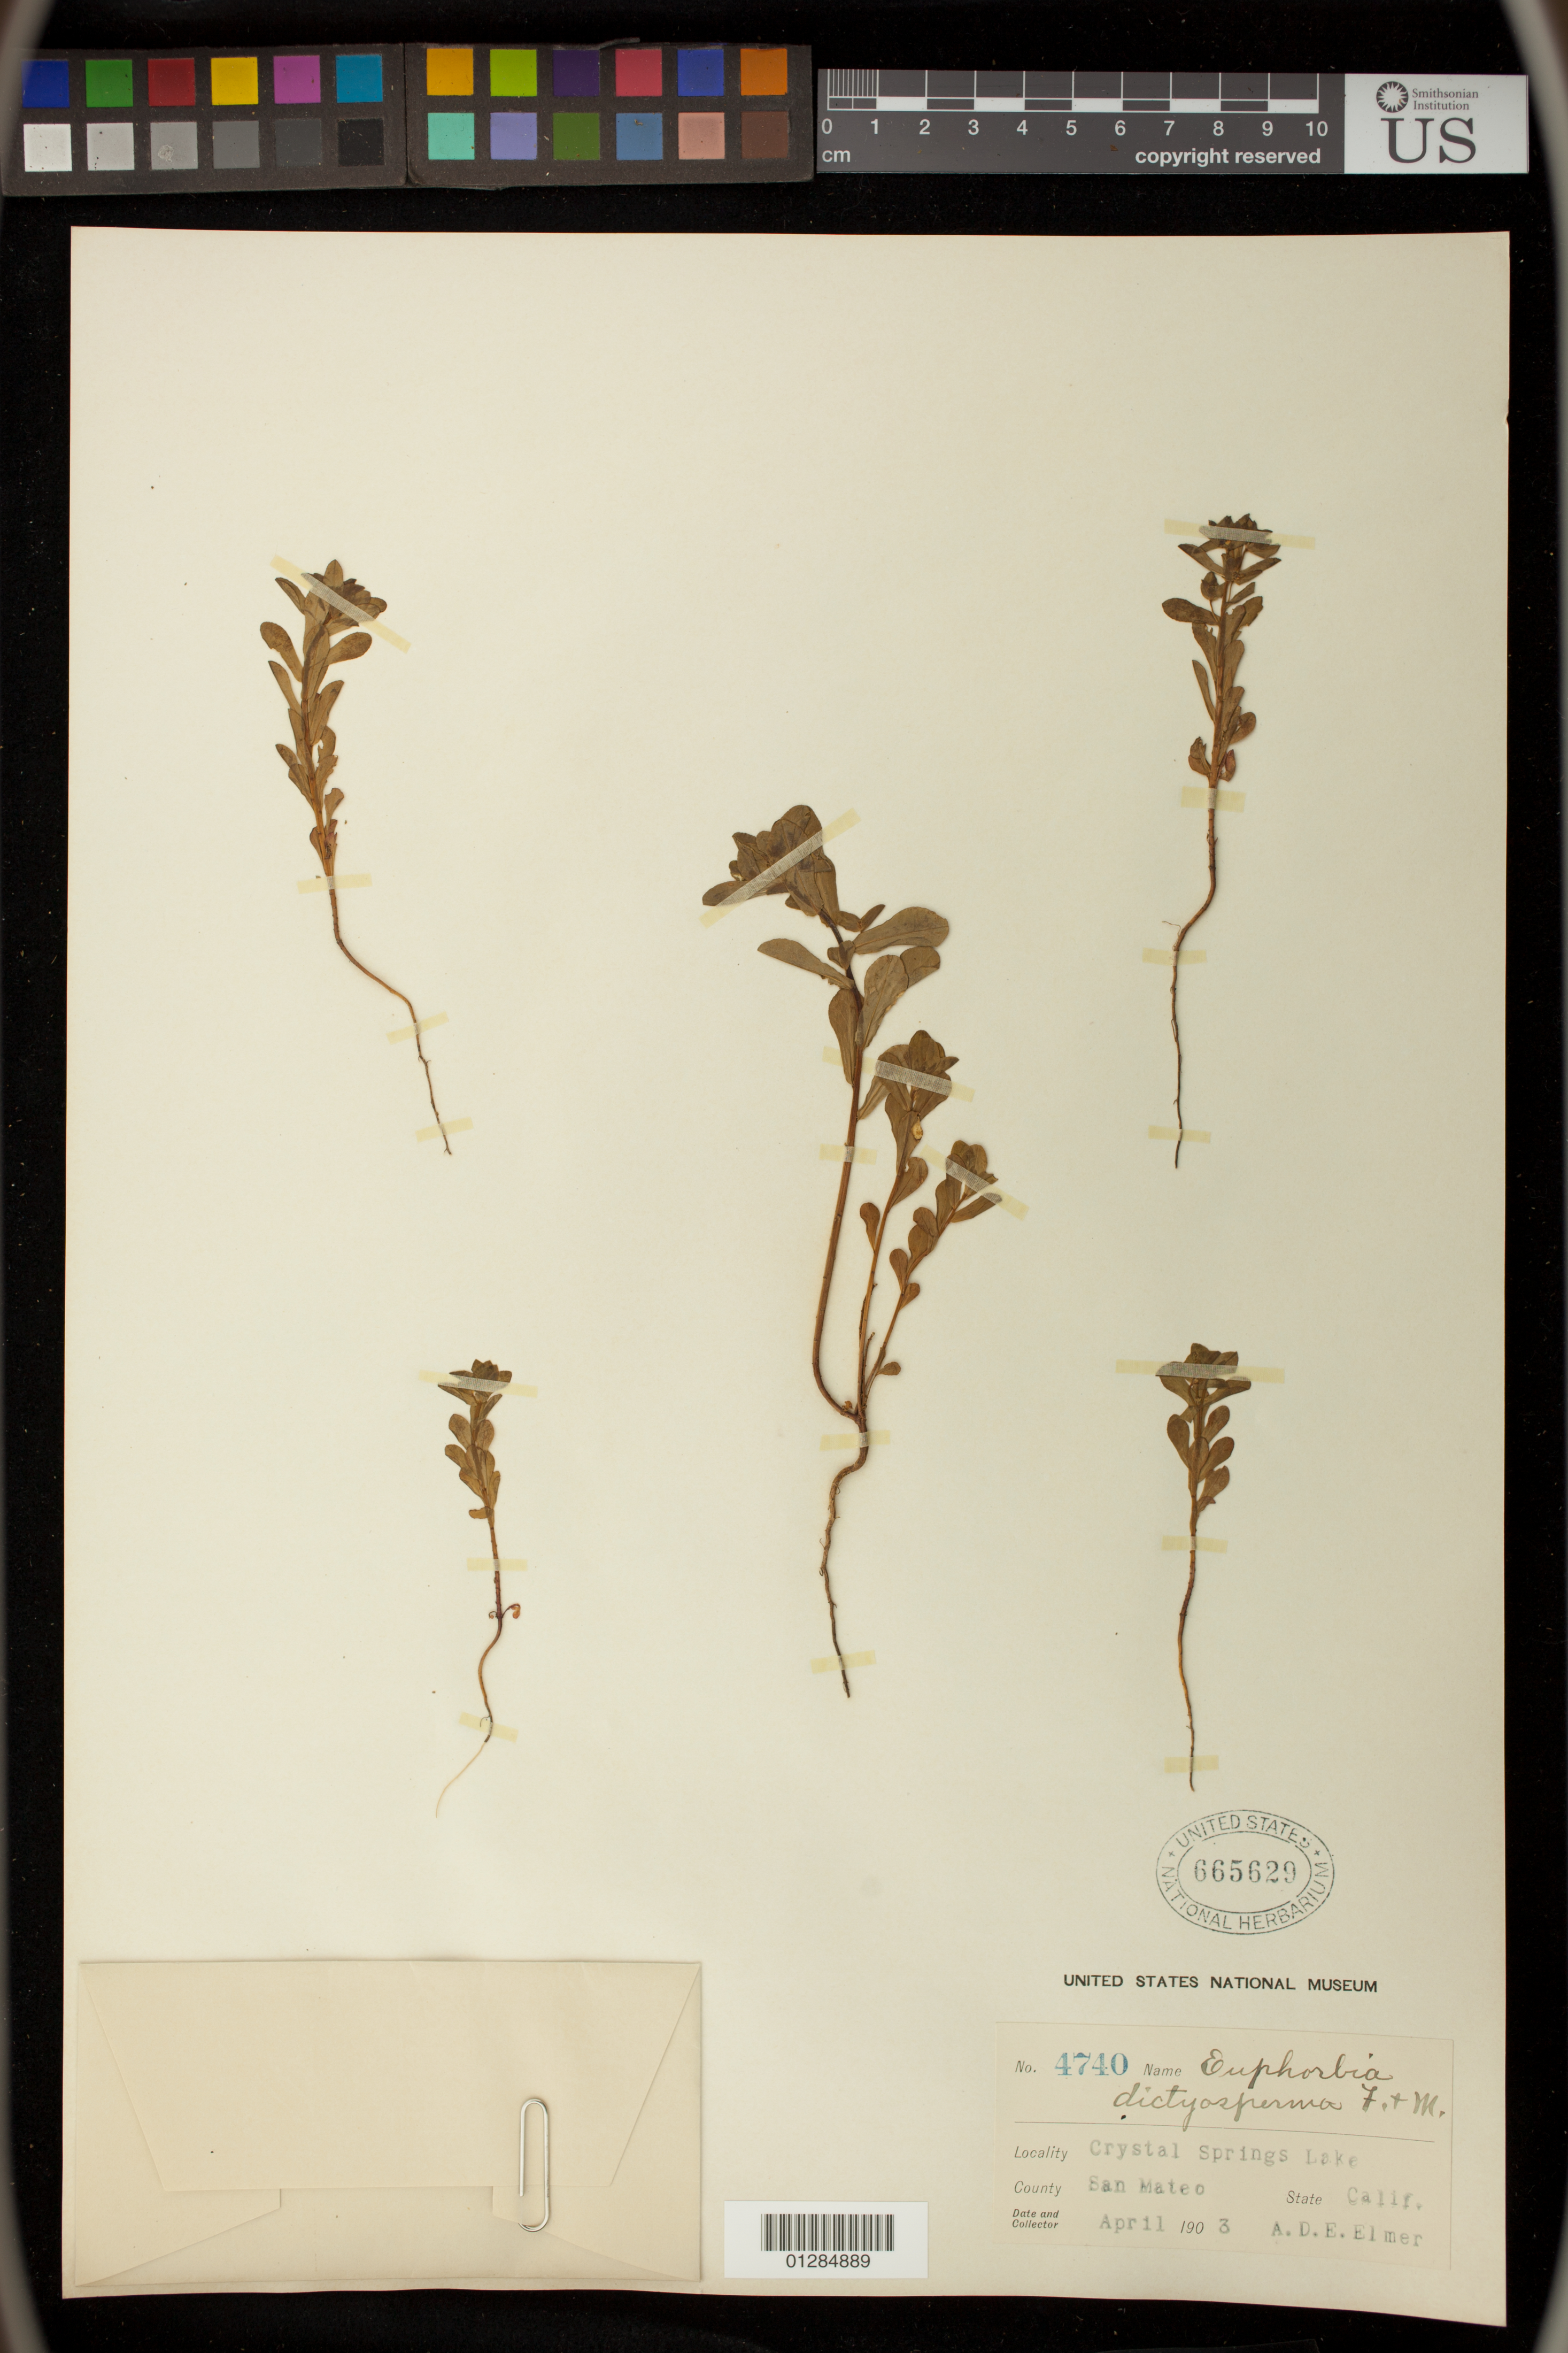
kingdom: Plantae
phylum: Tracheophyta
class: Magnoliopsida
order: Malpighiales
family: Euphorbiaceae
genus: Euphorbia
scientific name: Euphorbia spathulata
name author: Lam.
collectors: A. D. E. Elmer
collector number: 4740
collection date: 1903-04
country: United States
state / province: California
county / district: San Mateo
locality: Crystal Springs Lake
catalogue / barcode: US 665629